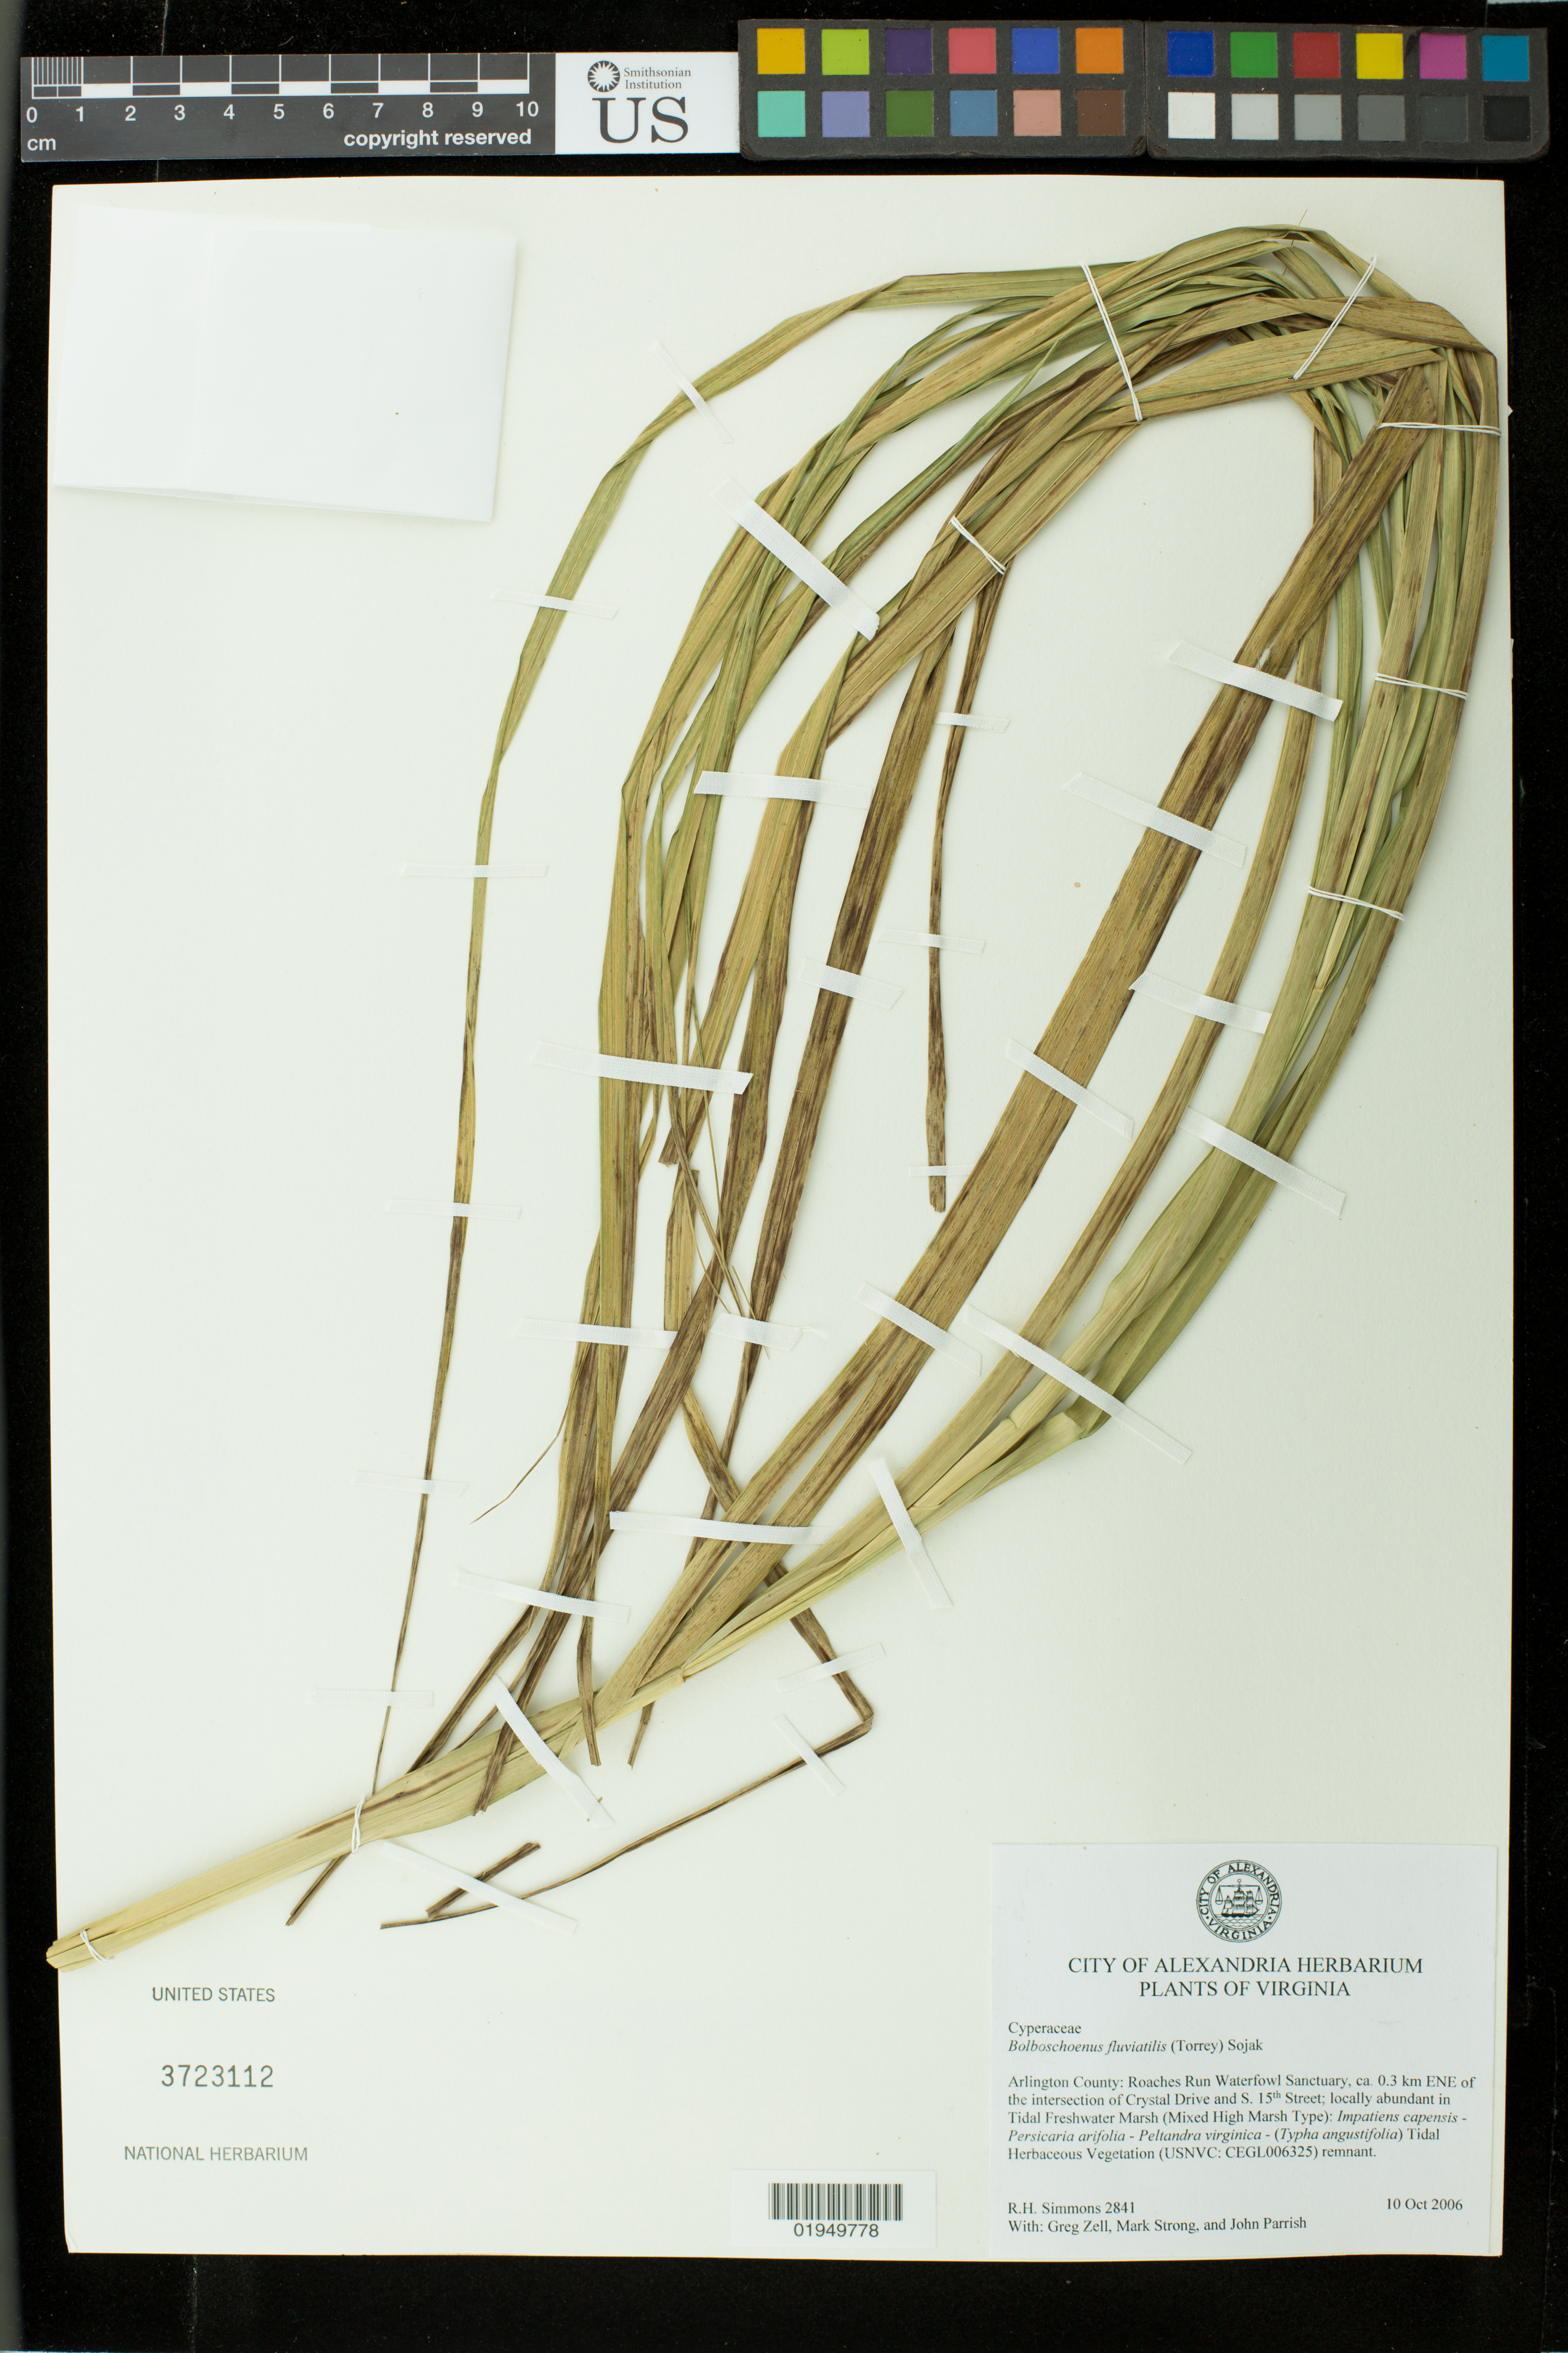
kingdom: Plantae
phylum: Tracheophyta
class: Liliopsida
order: Poales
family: Cyperaceae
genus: Bolboschoenus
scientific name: Bolboschoenus fluviatilis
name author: (Torr.) Soják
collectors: R. H. Simmons, G. Zell, M. T. Strong & J. Parrish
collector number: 2841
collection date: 2006-10-10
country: United States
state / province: Virginia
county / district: Arlington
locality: Roaches Run Waterfowl Sanctuary, ca. 0.3 km ENE of the intersection of Crystal Drive and S. 15th Street.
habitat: Locally abundant in Tidal Freshwater Marsh (Mixed High Marsh Type)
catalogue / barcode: US 3723112